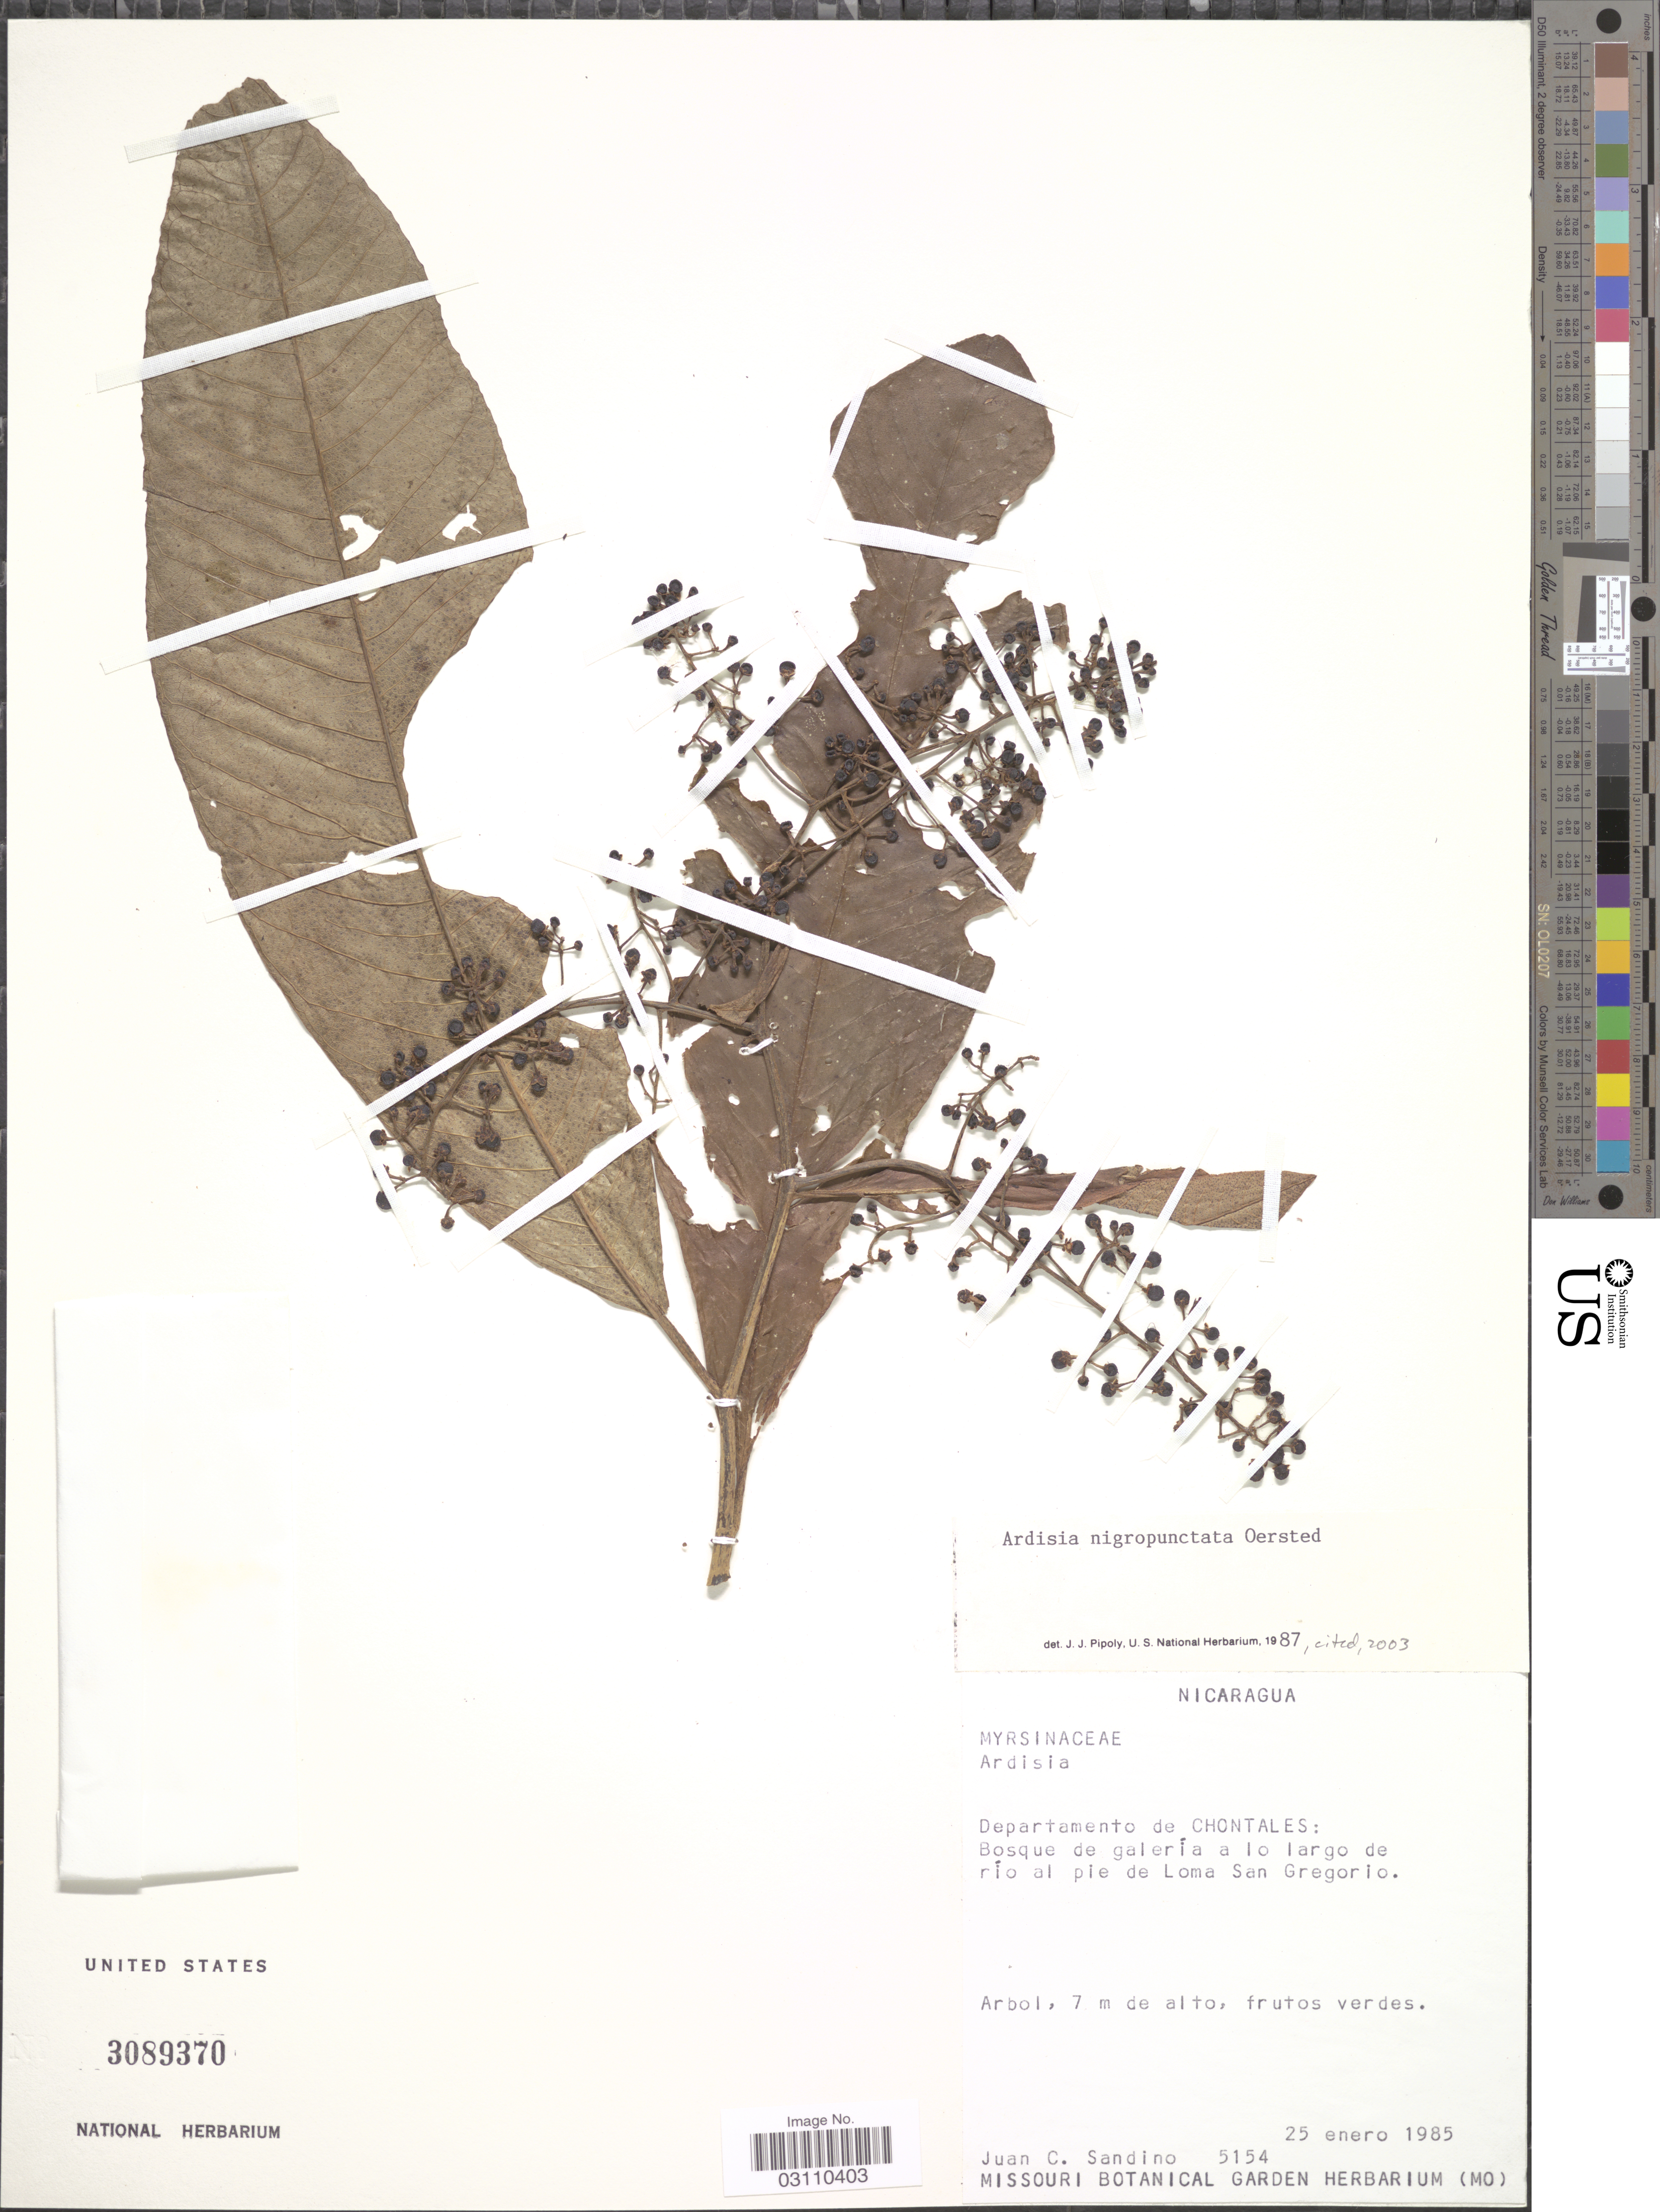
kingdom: Plantae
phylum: Tracheophyta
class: Magnoliopsida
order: Ericales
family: Primulaceae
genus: Ardisia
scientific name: Ardisia nigropunctata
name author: Oerst.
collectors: J. Sandino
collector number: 5154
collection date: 1985-01-25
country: Nicaragua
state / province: Chontales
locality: Departamento de Chontales: Bosque de galería a lo largo de río al pie de Loma San Gregorio.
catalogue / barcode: US 3089370